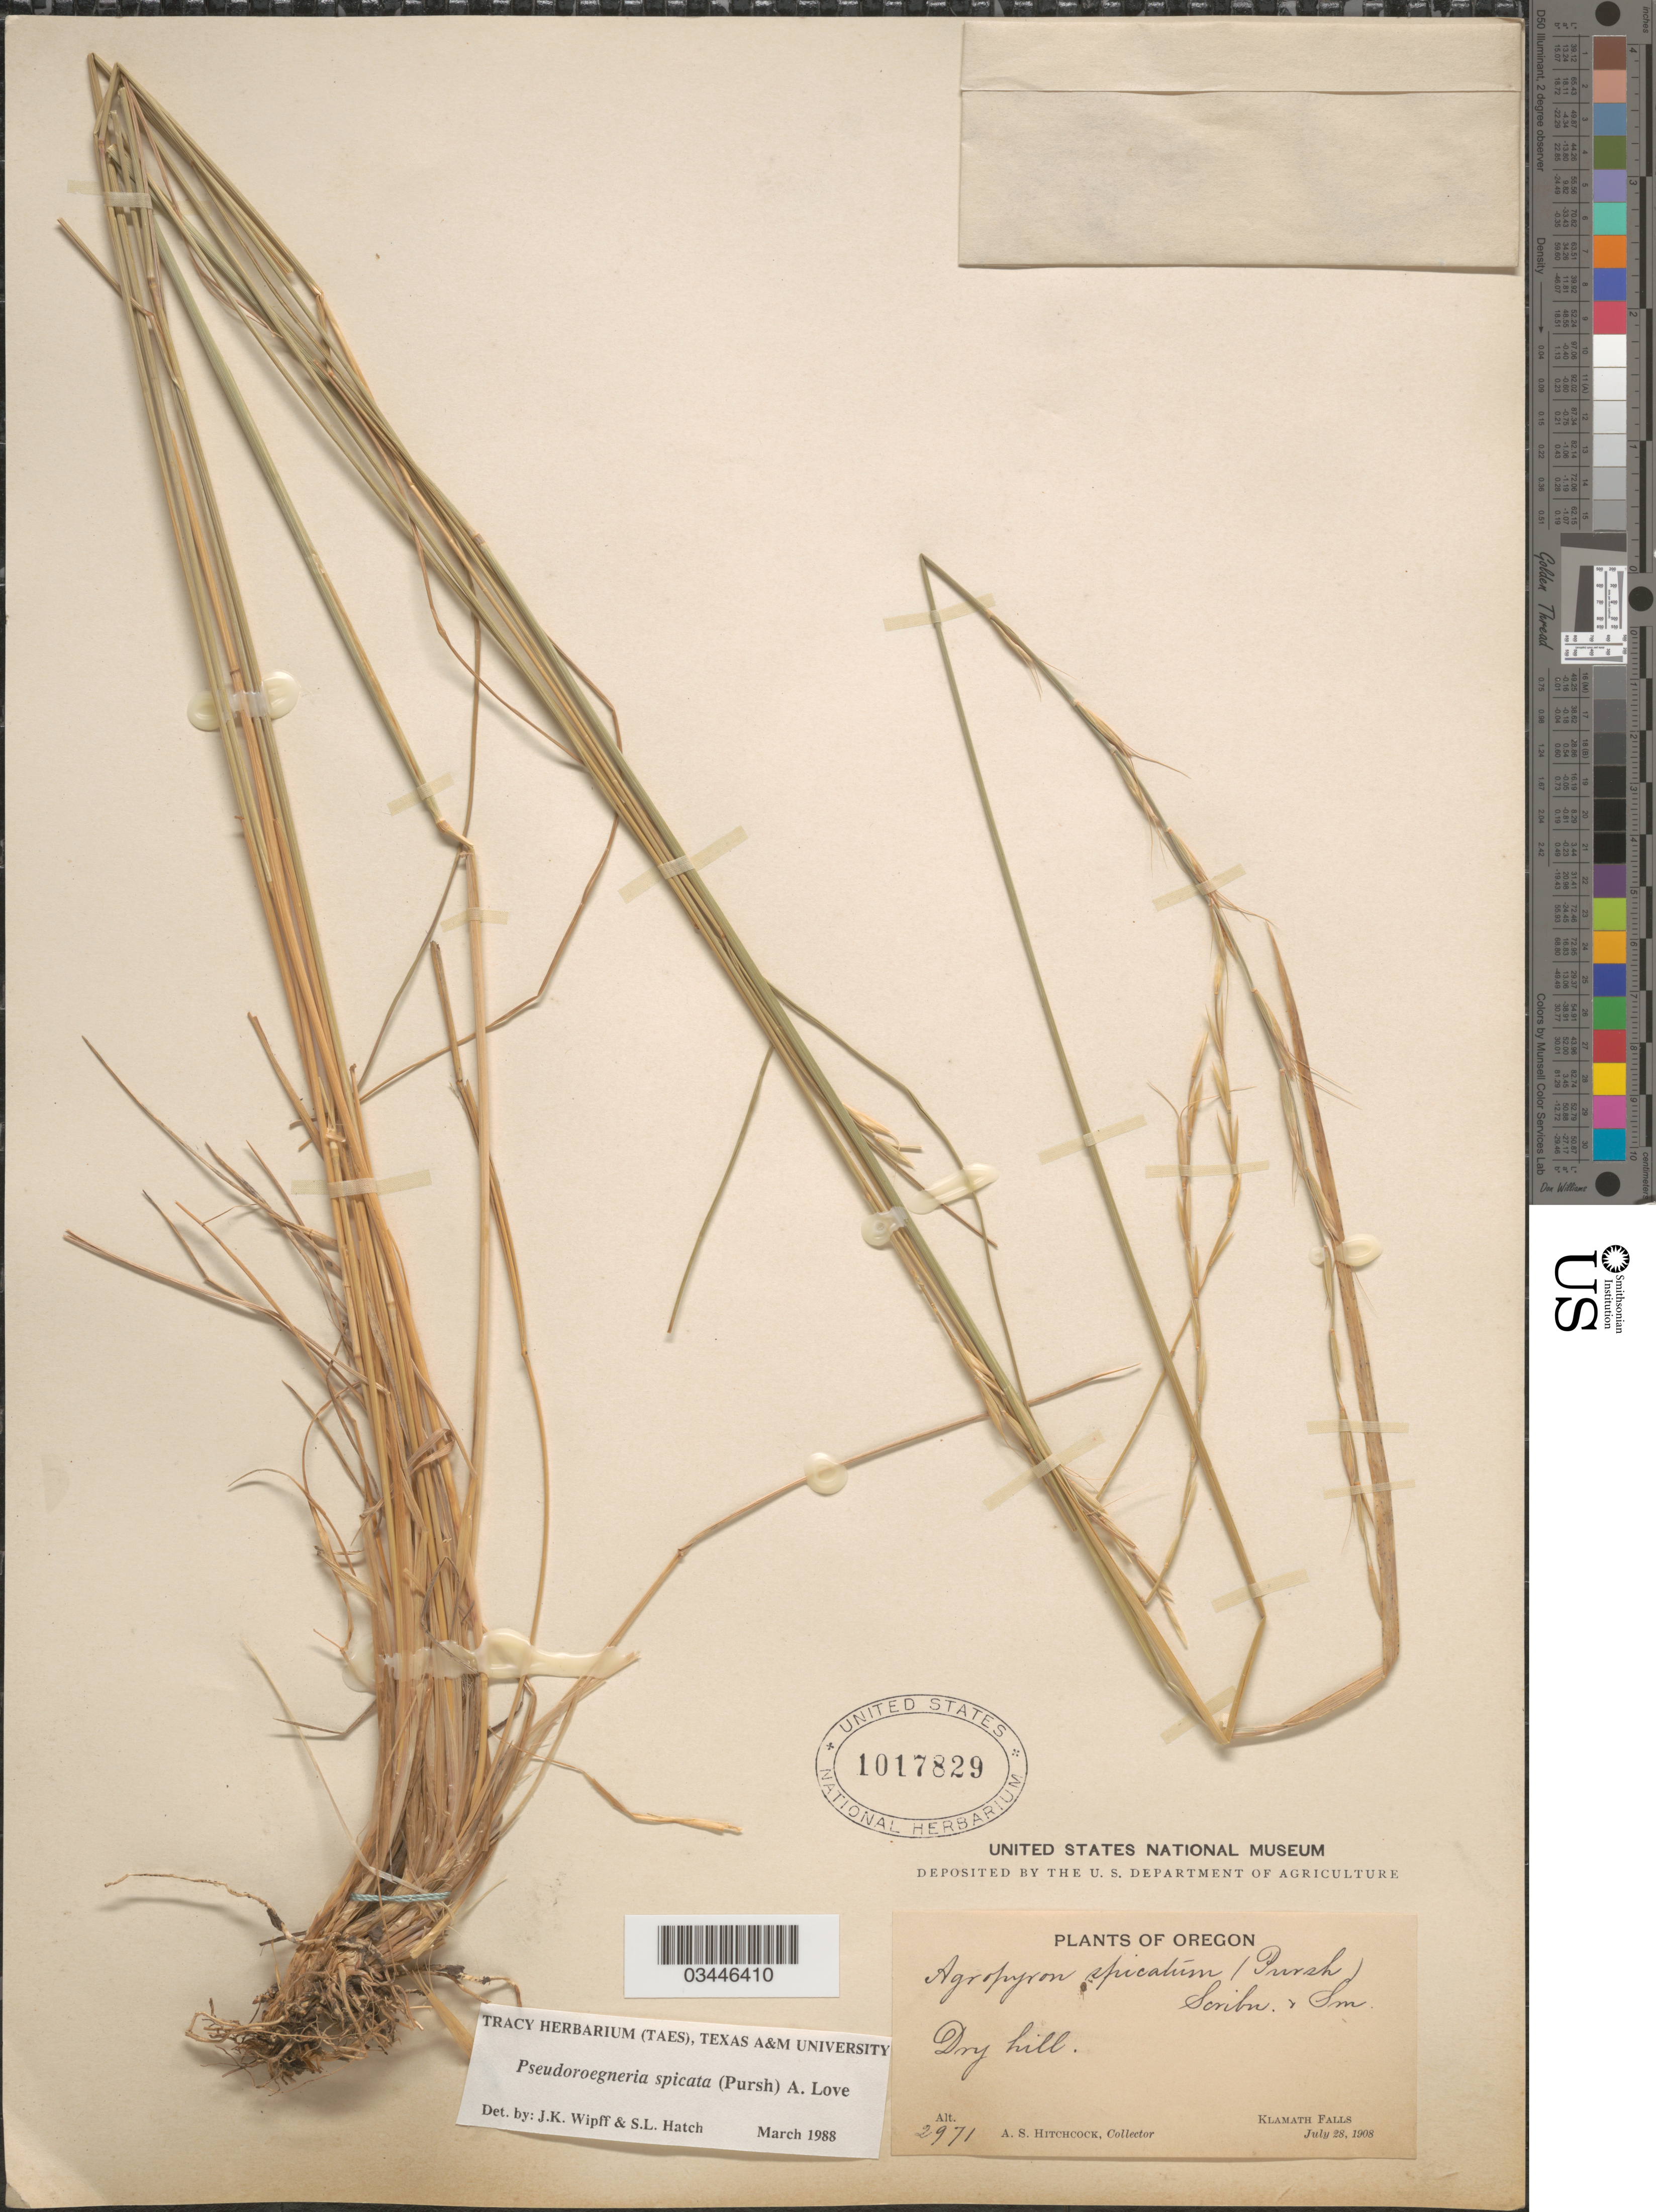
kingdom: Plantae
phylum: Tracheophyta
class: Liliopsida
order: Poales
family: Poaceae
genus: Pseudoroegneria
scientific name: Pseudoroegneria spicata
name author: (Pursh) Á. Löve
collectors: A. S. Hitchcock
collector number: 2971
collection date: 1908-07-28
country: United States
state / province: Oregon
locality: Dry hill. Klamath Falls.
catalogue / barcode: US 1017829